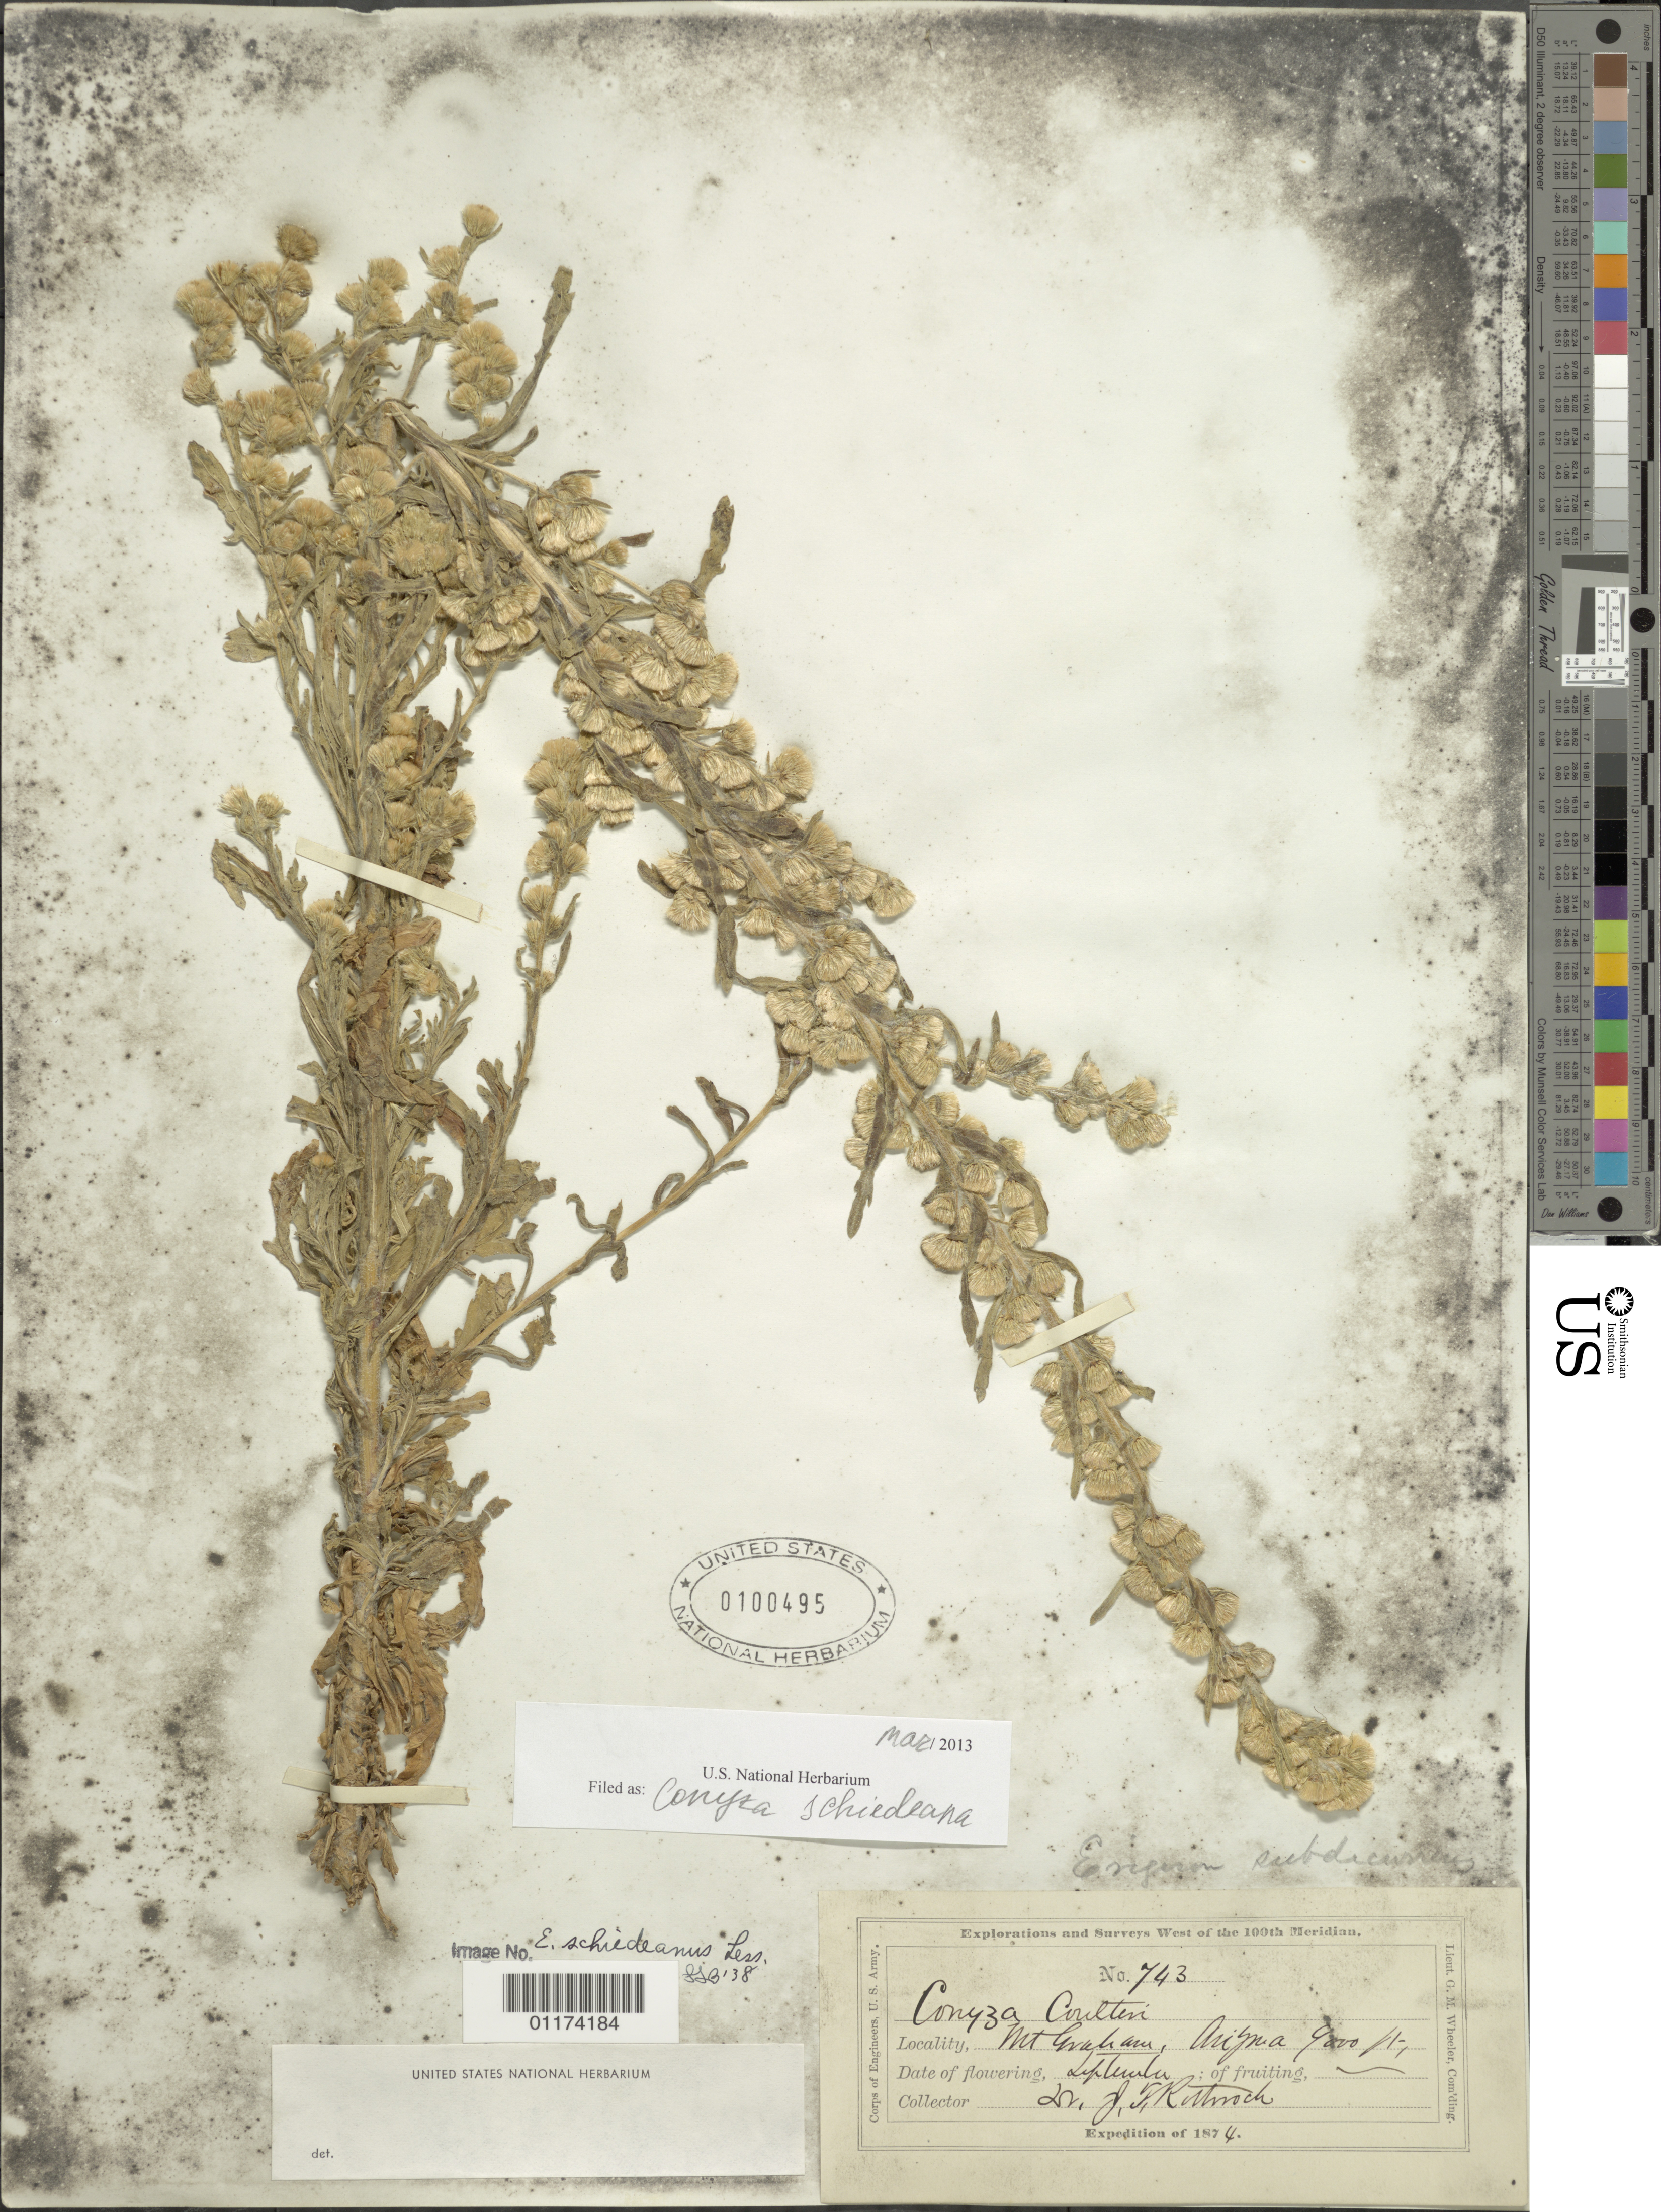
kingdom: Plantae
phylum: Tracheophyta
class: Magnoliopsida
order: Asterales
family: Asteraceae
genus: Conyza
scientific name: Conyza schiedeana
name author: (Less.) Cronq.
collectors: J. T. Rothrock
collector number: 743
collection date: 1874-09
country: United States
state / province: Arizona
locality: Mt. Graham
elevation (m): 2743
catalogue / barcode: US 100495